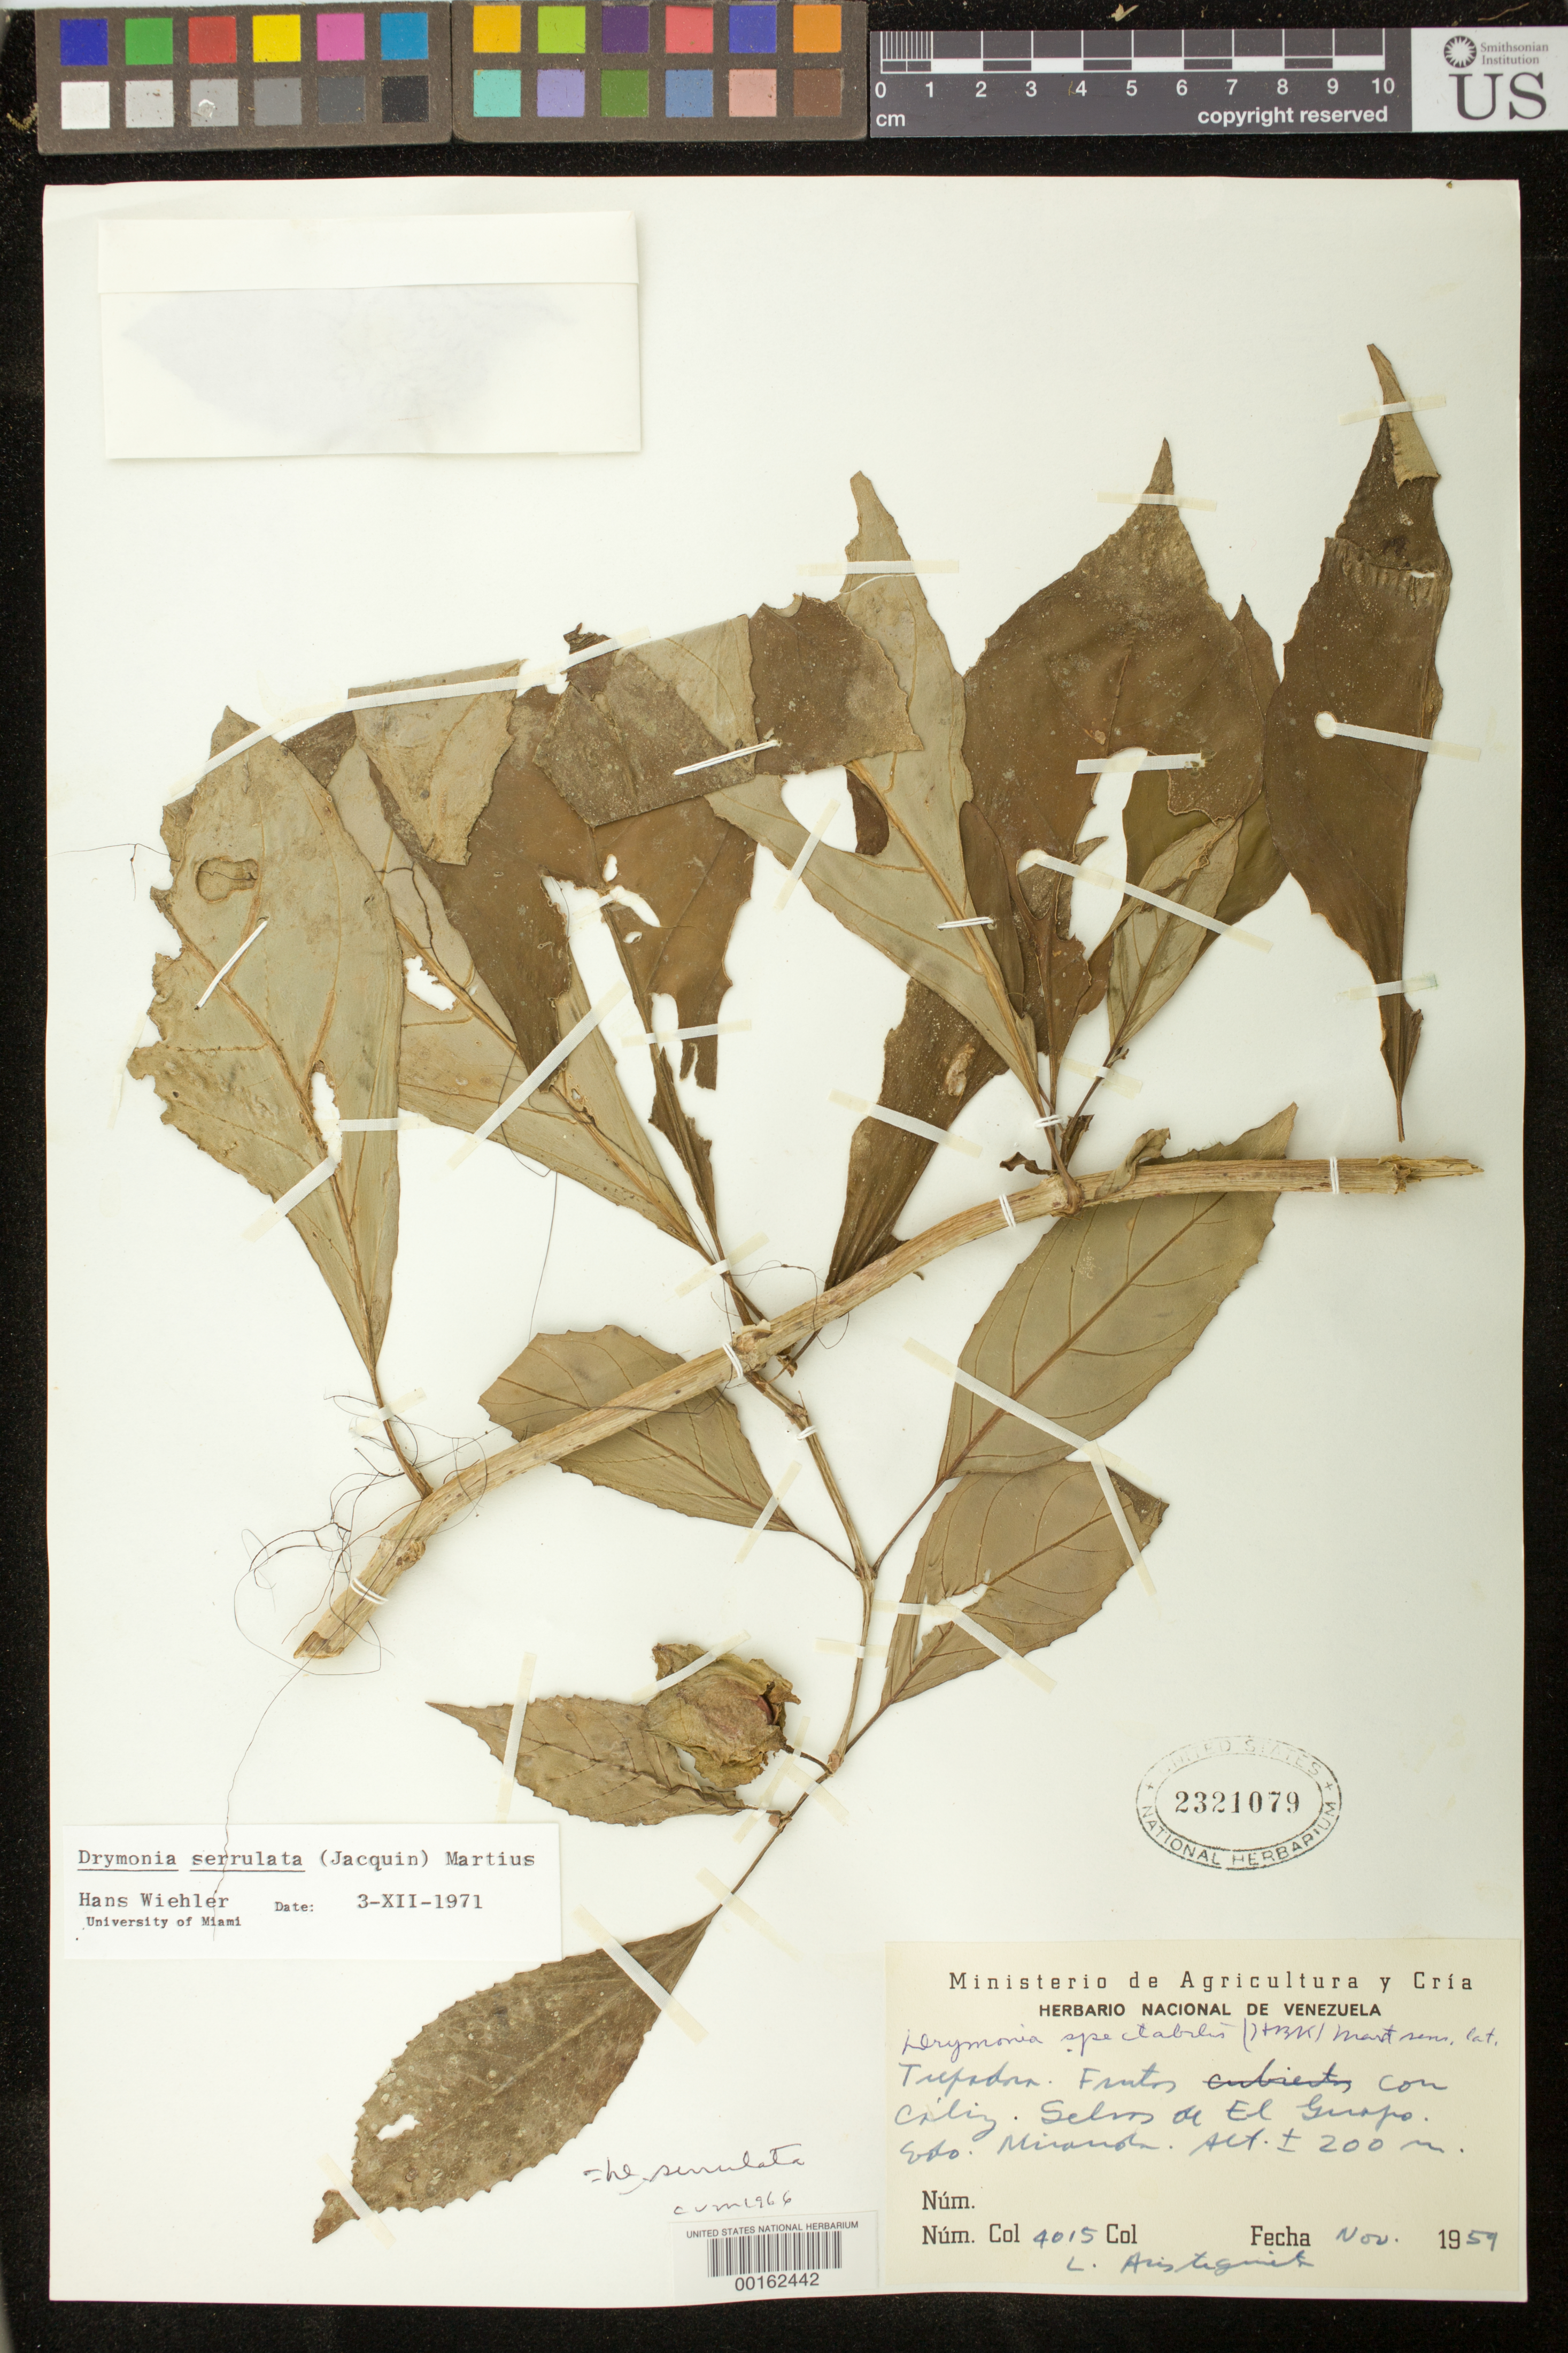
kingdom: Plantae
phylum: Tracheophyta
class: Magnoliopsida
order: Lamiales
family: Gesneriaceae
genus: Drymonia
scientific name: Drymonia serrulata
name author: (Jacq.) Mart.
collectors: L. Aristeguieta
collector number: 4015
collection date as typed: Nov 1959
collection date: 1959-11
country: Venezuela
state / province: Miranda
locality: El Guapo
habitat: Forest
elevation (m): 200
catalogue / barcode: US 2321079